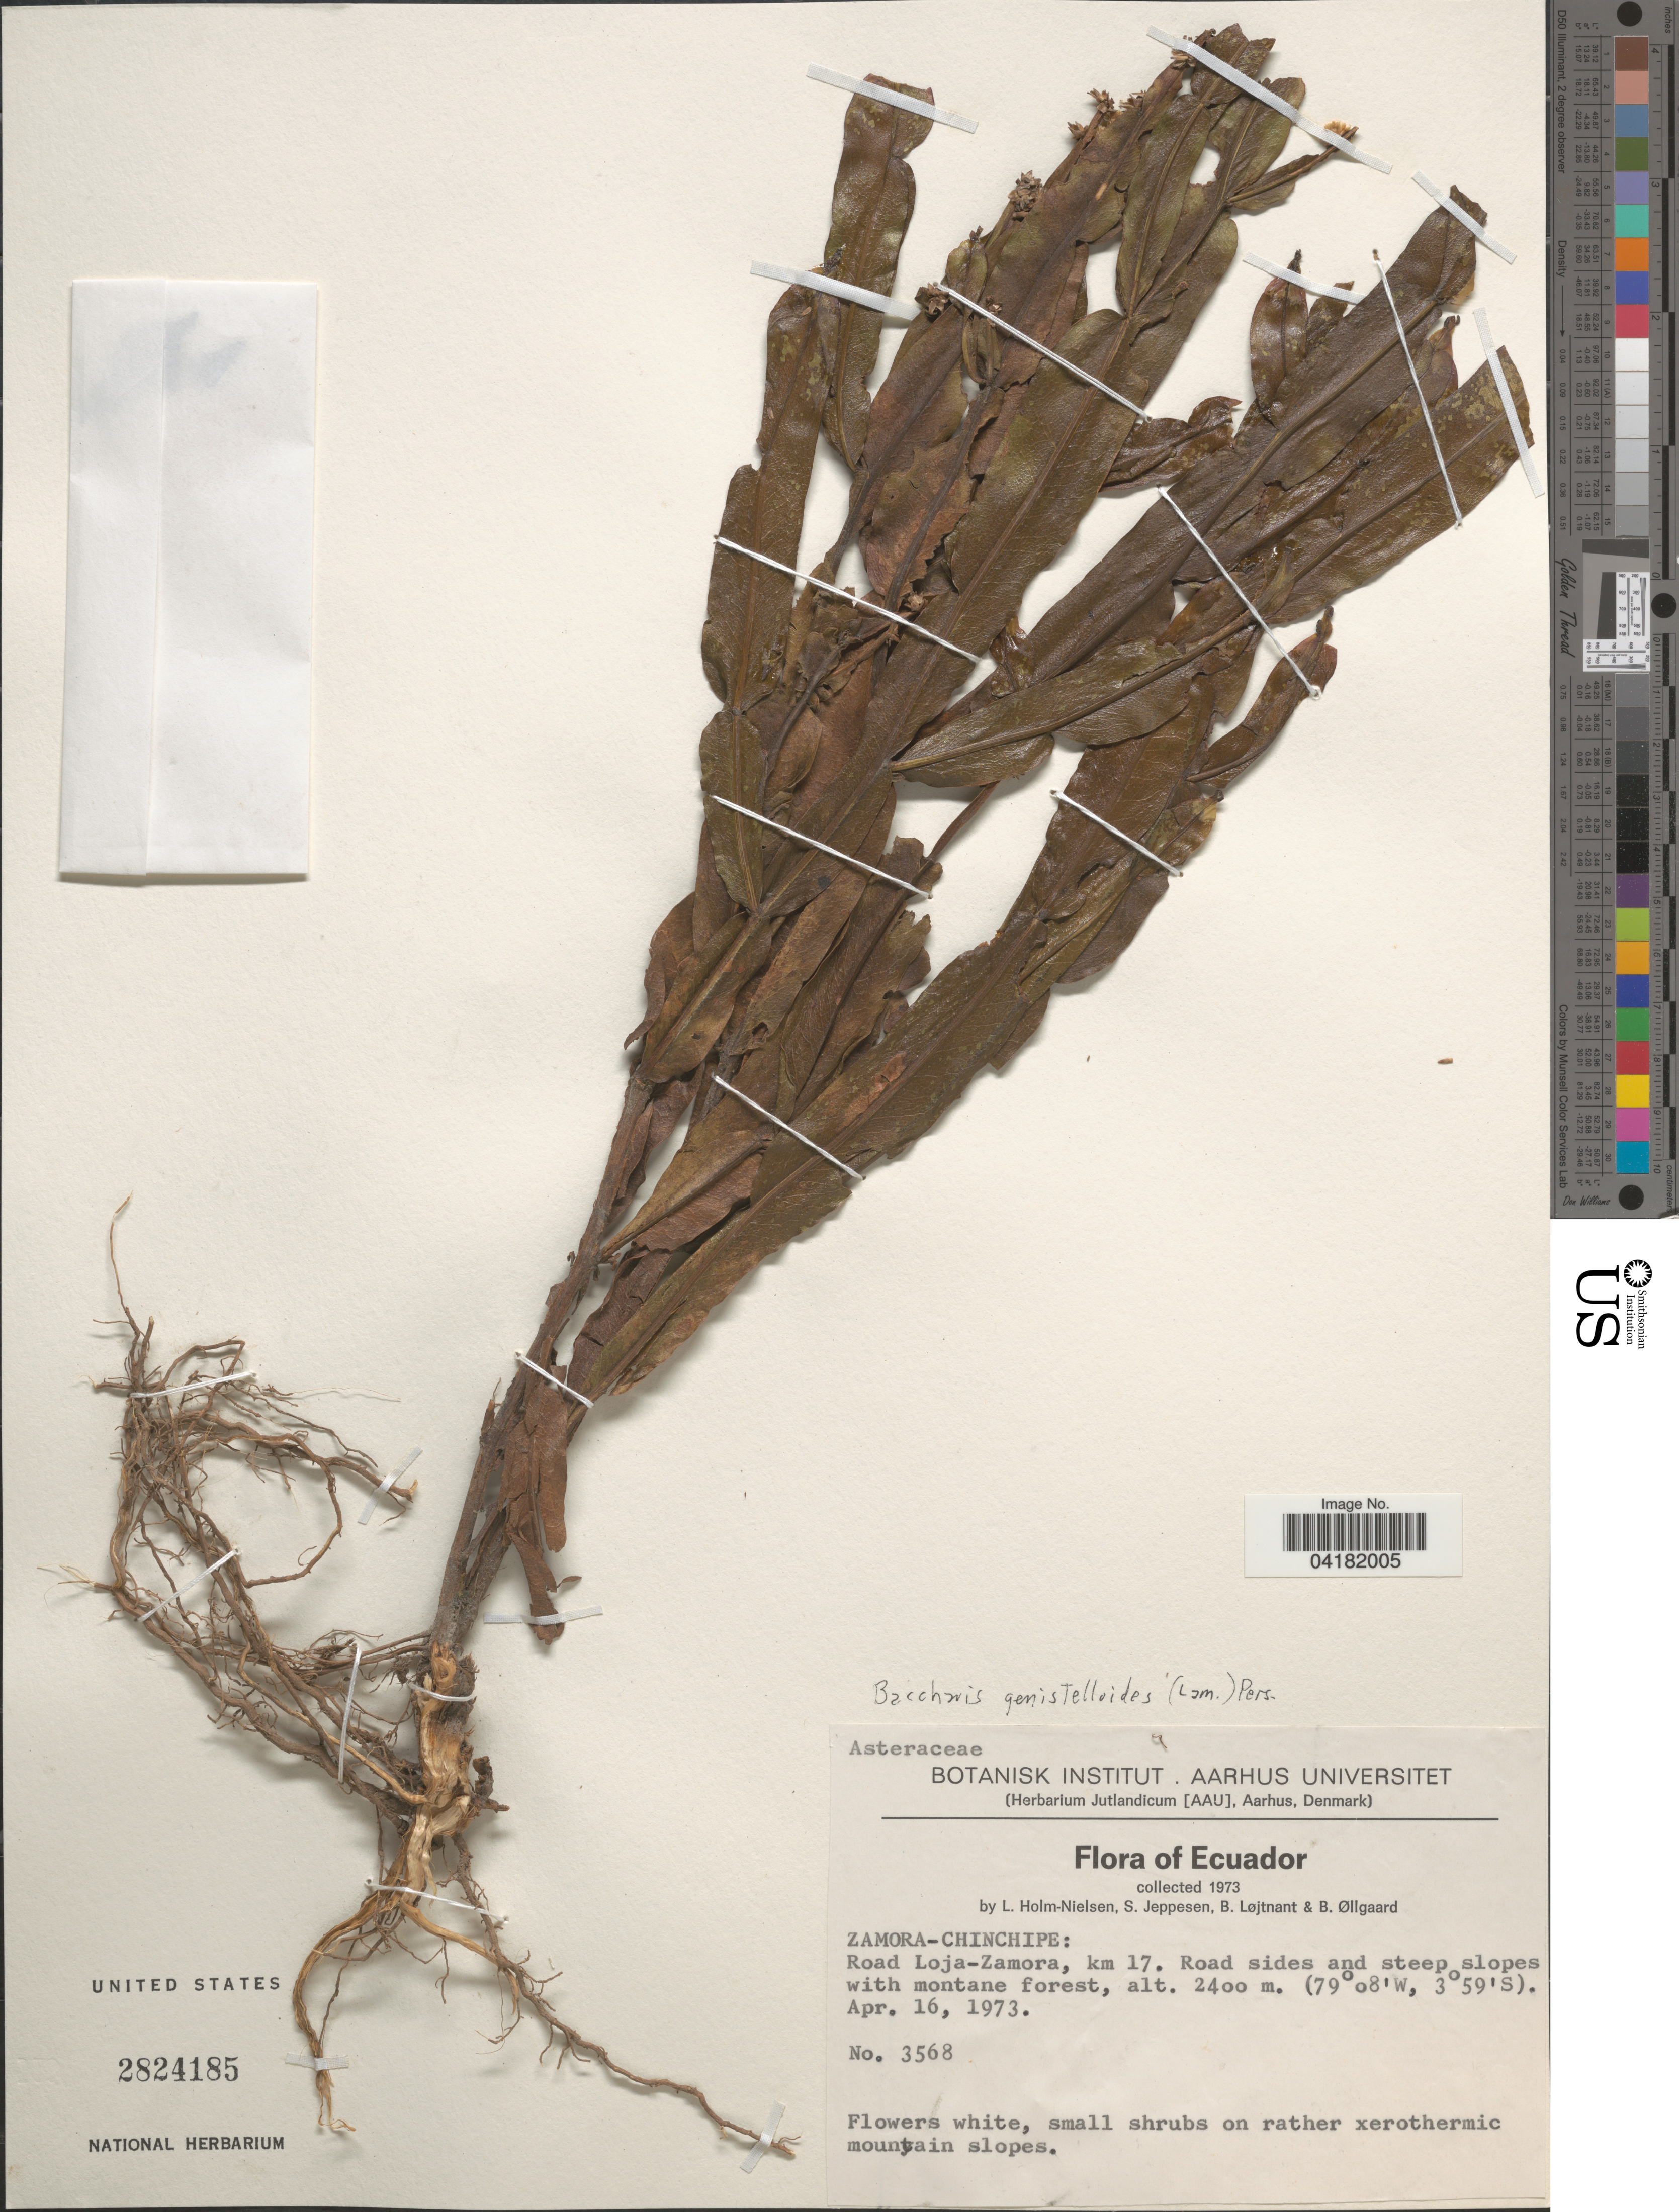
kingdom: Plantae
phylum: Tracheophyta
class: Magnoliopsida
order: Asterales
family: Asteraceae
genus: Baccharis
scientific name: Baccharis genistelloides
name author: (Lam.) Pers.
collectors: L. Holm-Nielsen, S. Jeppesen, B. Löjtnant & B. Øllgaard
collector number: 3568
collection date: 1973-04-16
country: Ecuador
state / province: Zamora-Chinchipe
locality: Road Loja-Zamora, km 17.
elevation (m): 2400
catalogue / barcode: US 2824185